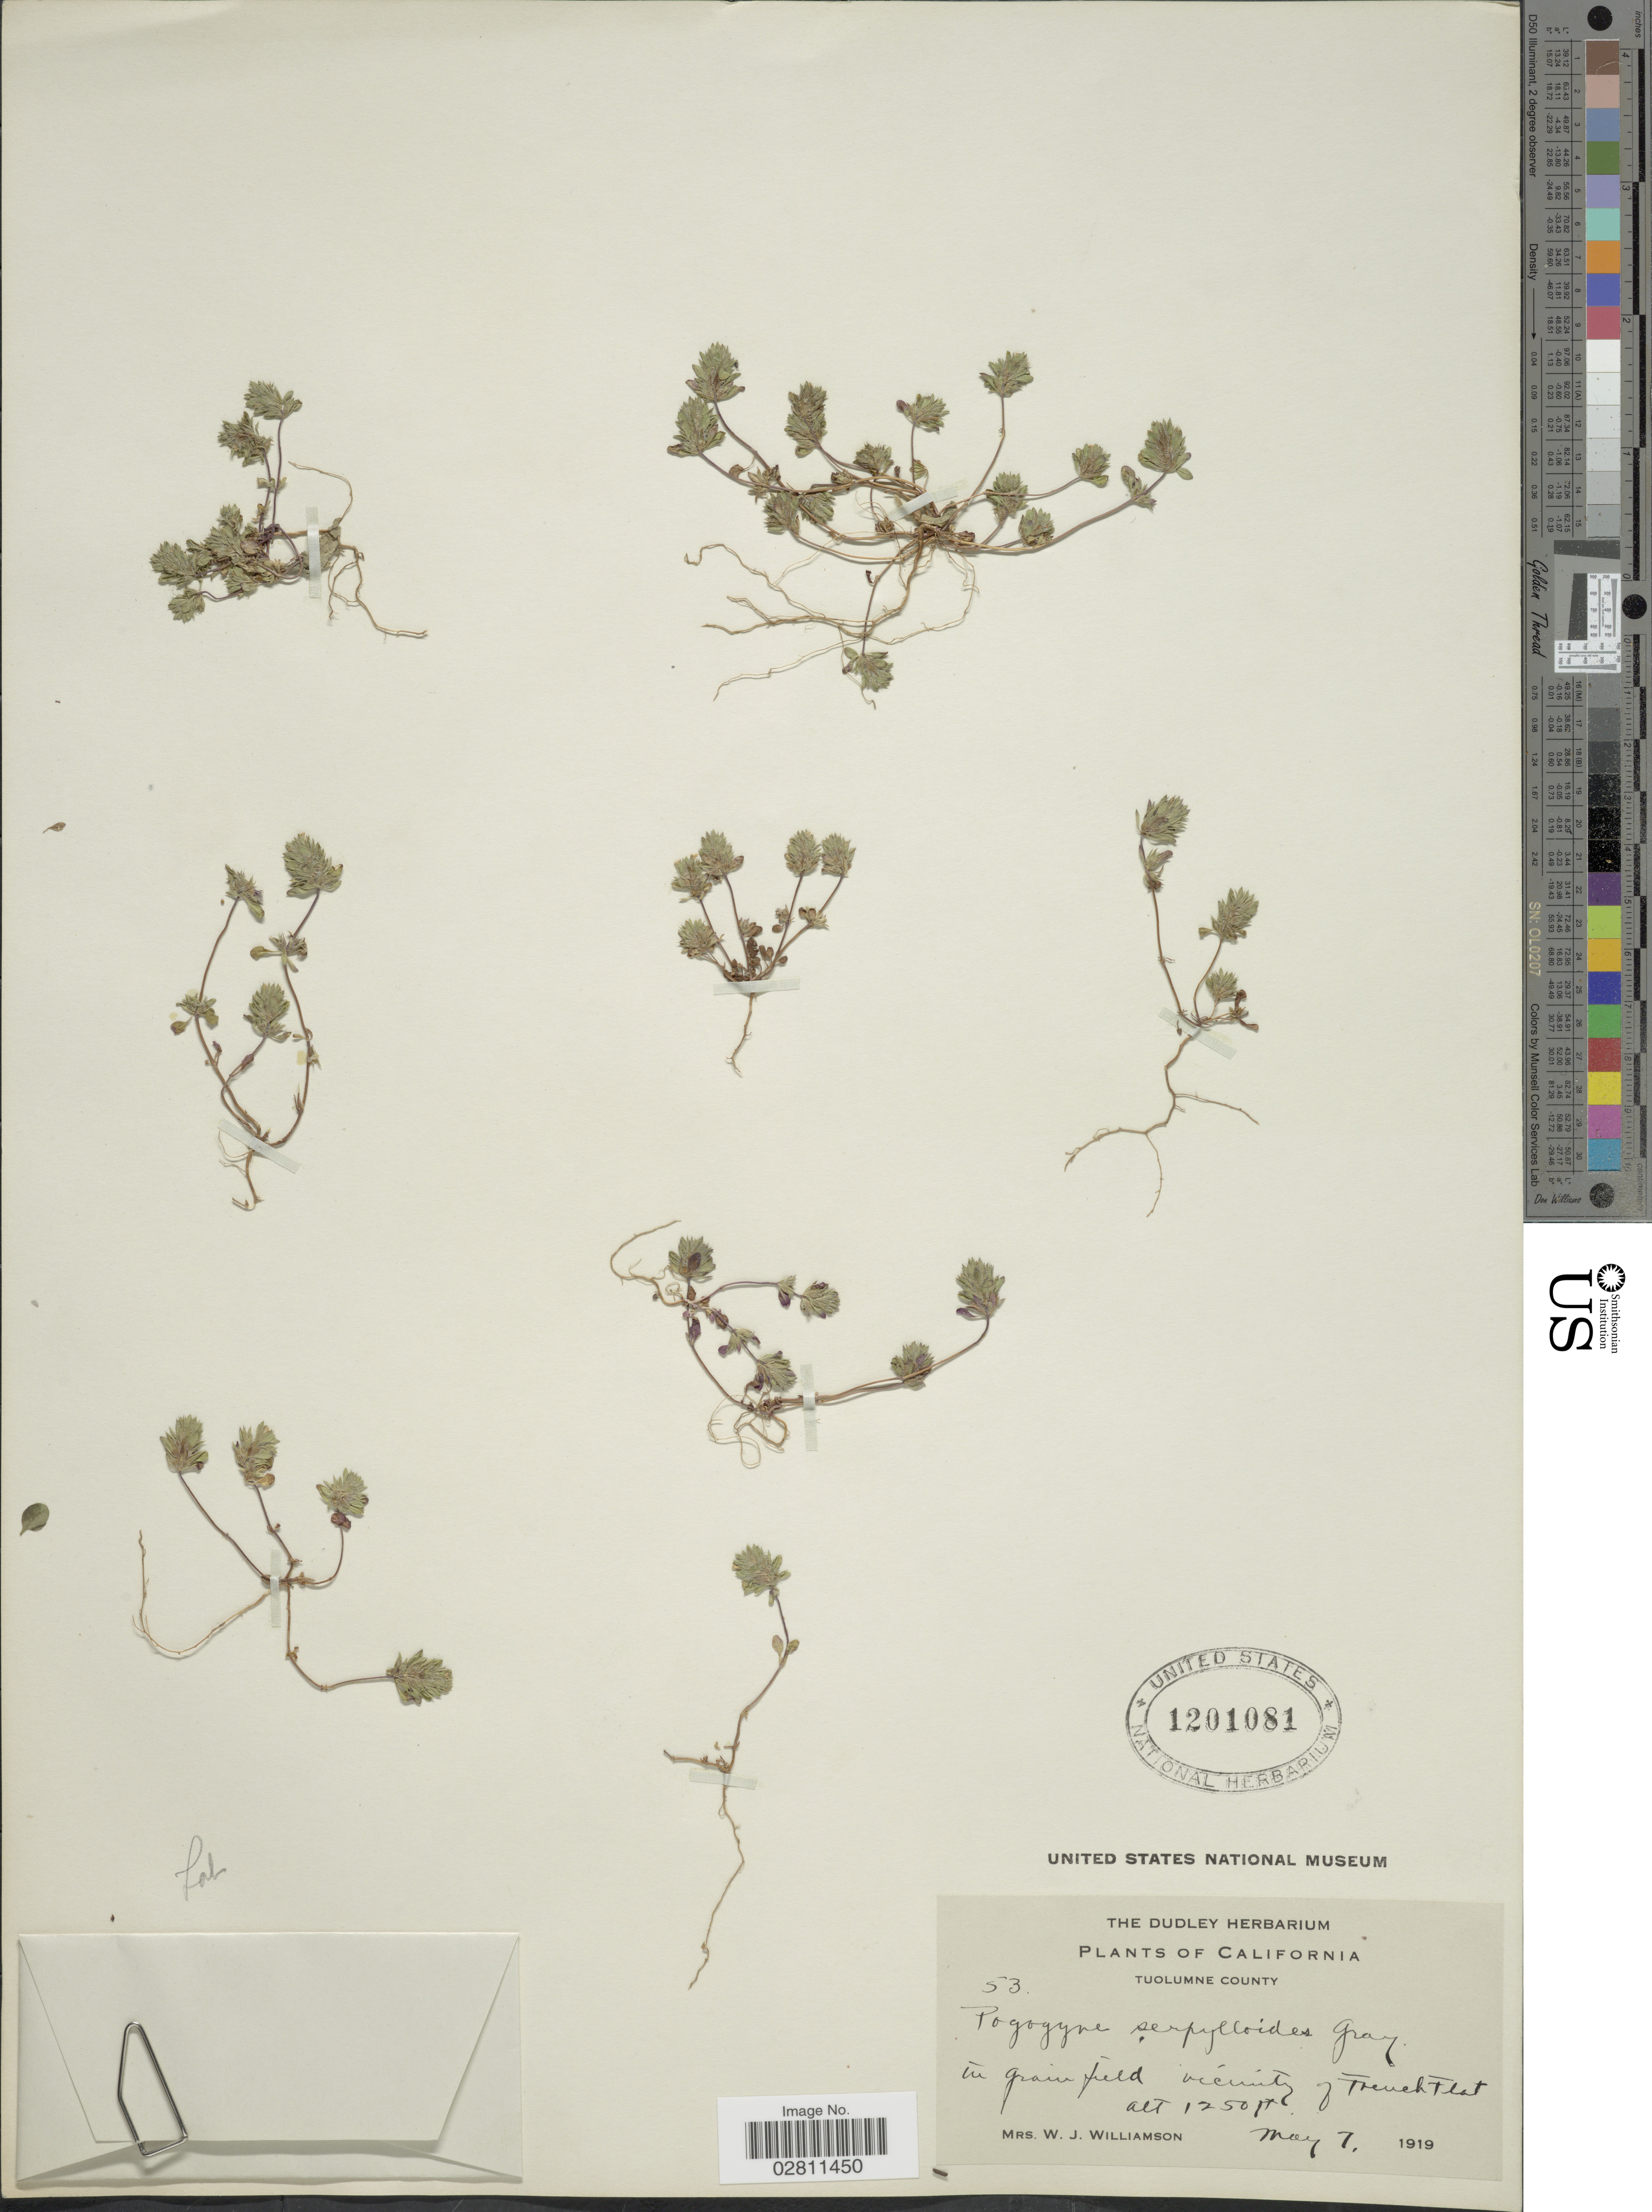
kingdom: Plantae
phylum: Tracheophyta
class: Magnoliopsida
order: Lamiales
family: Lamiaceae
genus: Pogogyne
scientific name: Pogogyne serpylloides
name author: (Torr.) A. Gray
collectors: W. Williamson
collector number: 53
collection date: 1919-05-07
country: United States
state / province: California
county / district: Tuolumne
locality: Tuolumne County. In grain field vicinity of French Flat.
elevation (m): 381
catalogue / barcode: US 1201081